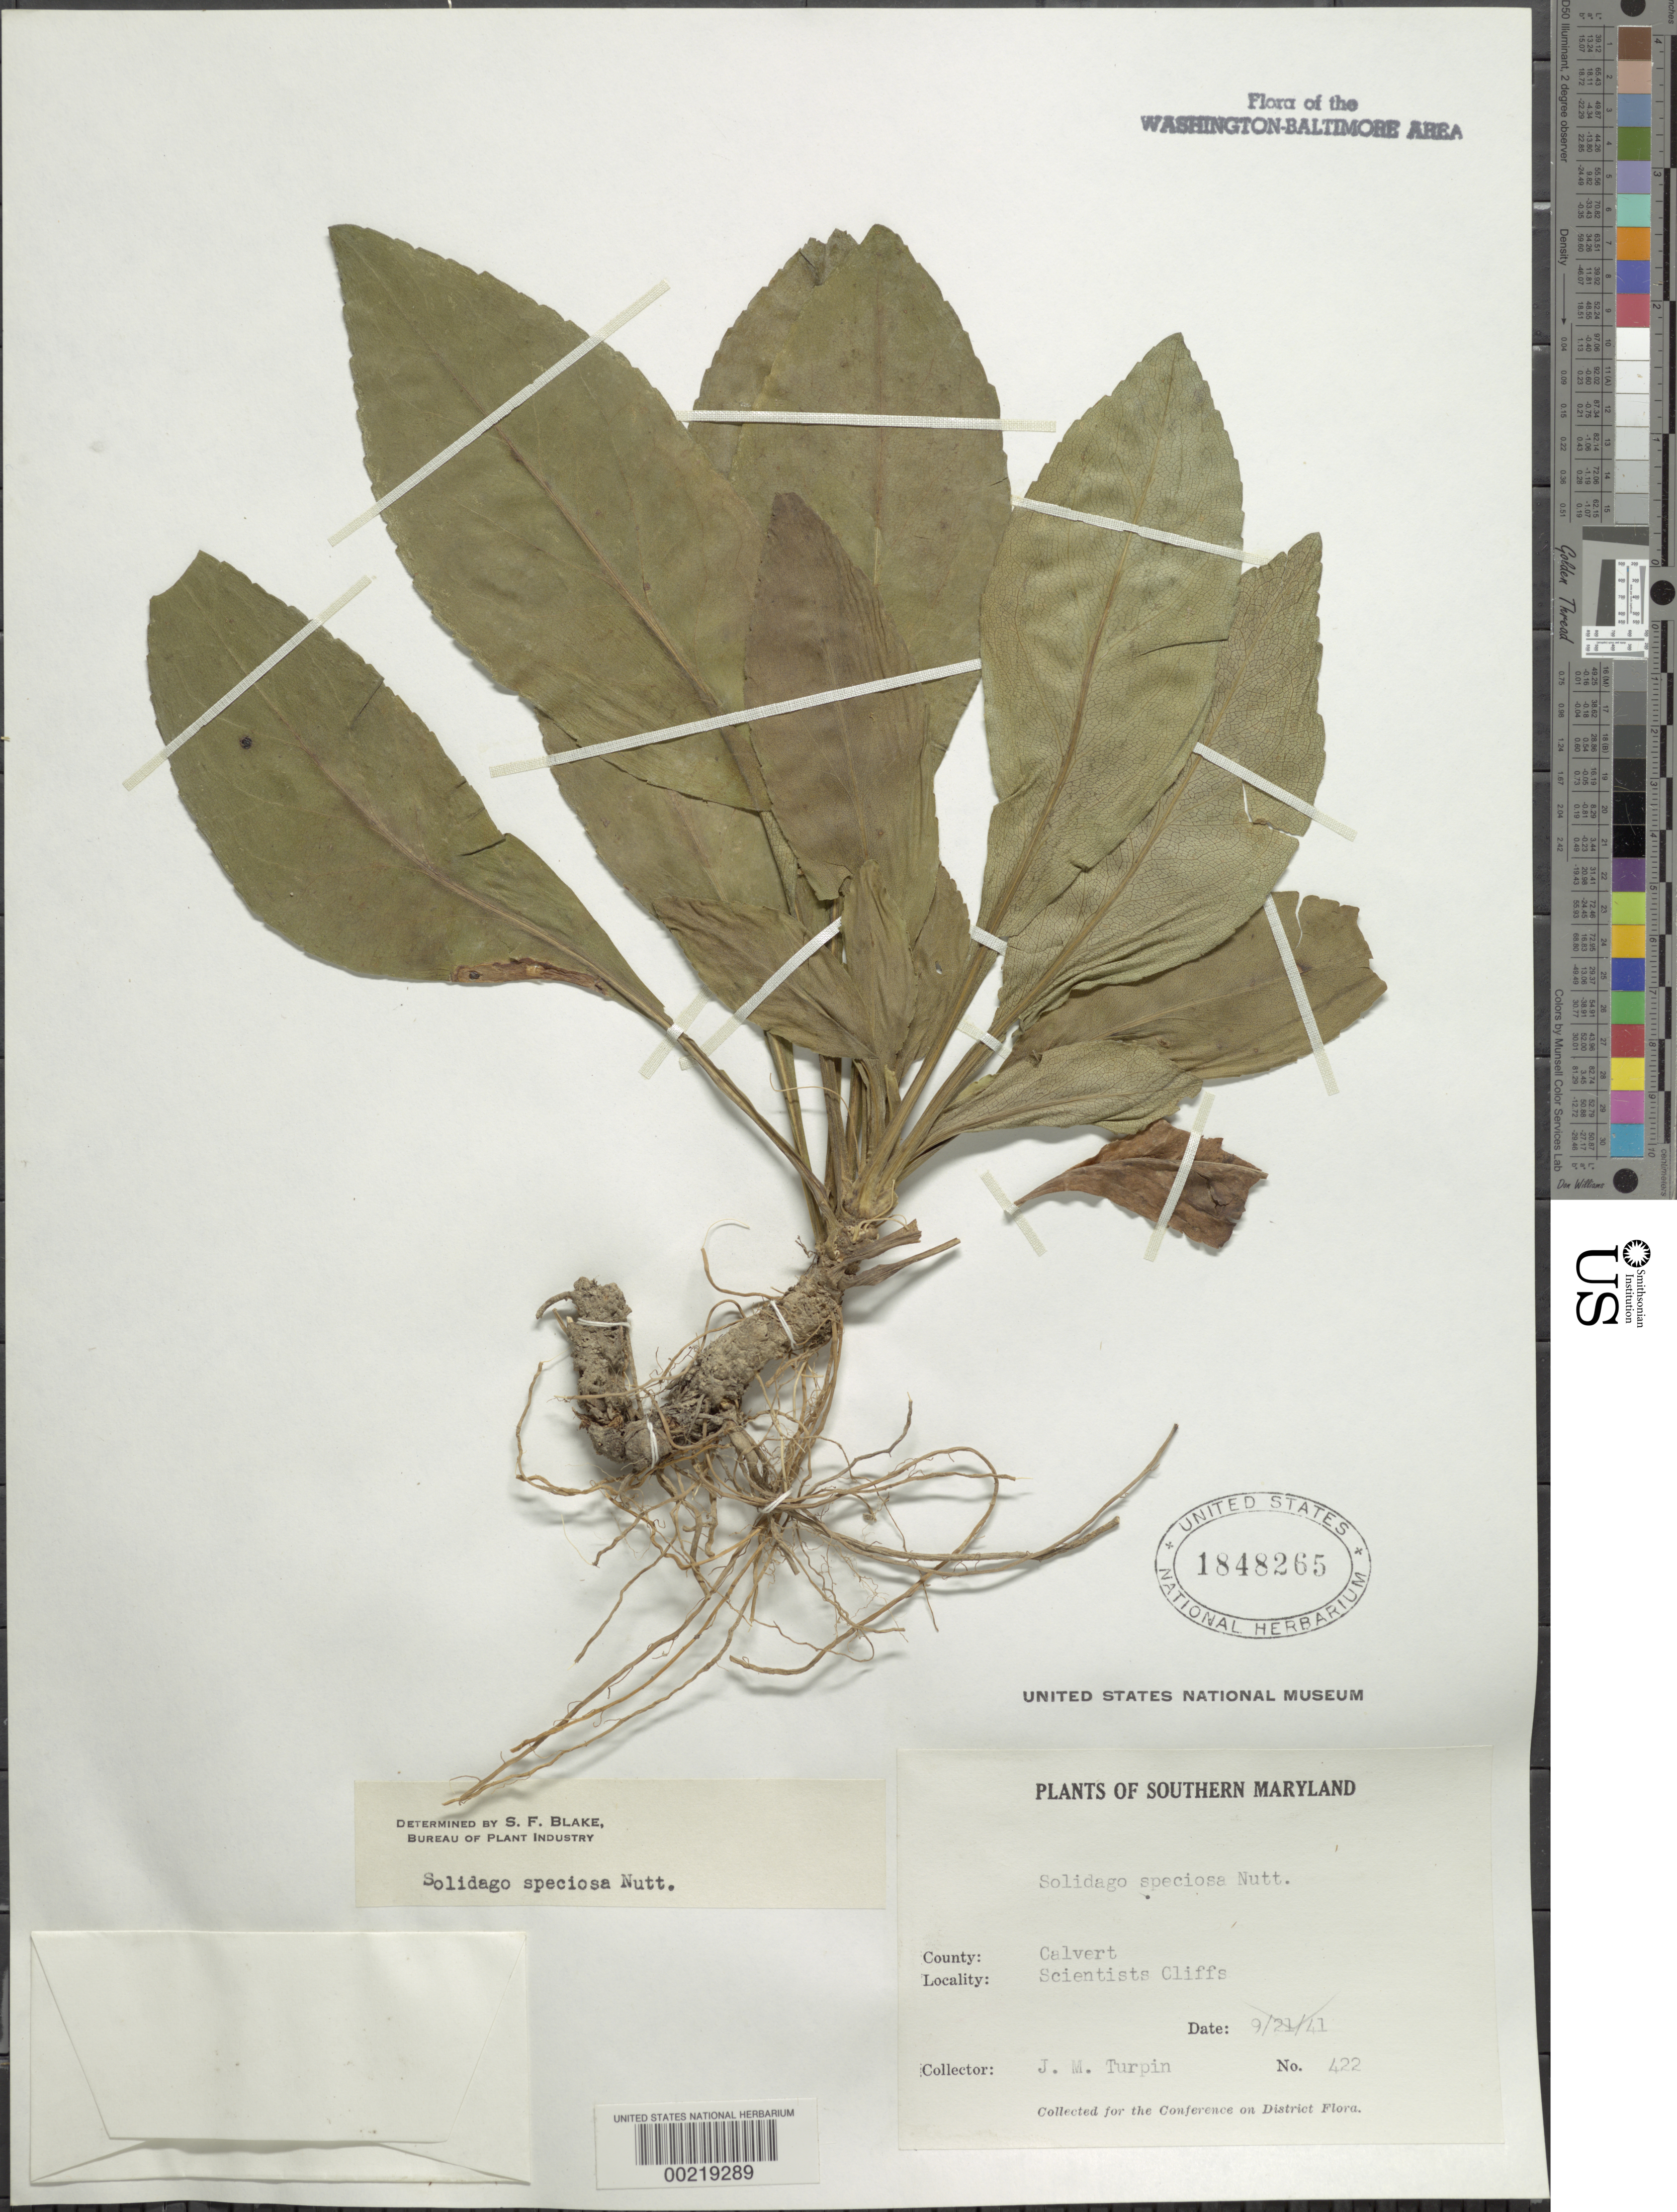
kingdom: Plantae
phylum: Tracheophyta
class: Magnoliopsida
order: Asterales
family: Asteraceae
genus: Solidago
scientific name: Solidago speciosa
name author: Nutt.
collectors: J. M. Turpin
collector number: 422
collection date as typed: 21 Sep 1941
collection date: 1941-09-21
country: United States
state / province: Maryland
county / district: Calvert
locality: Scientists cliffs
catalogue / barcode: US 1848265